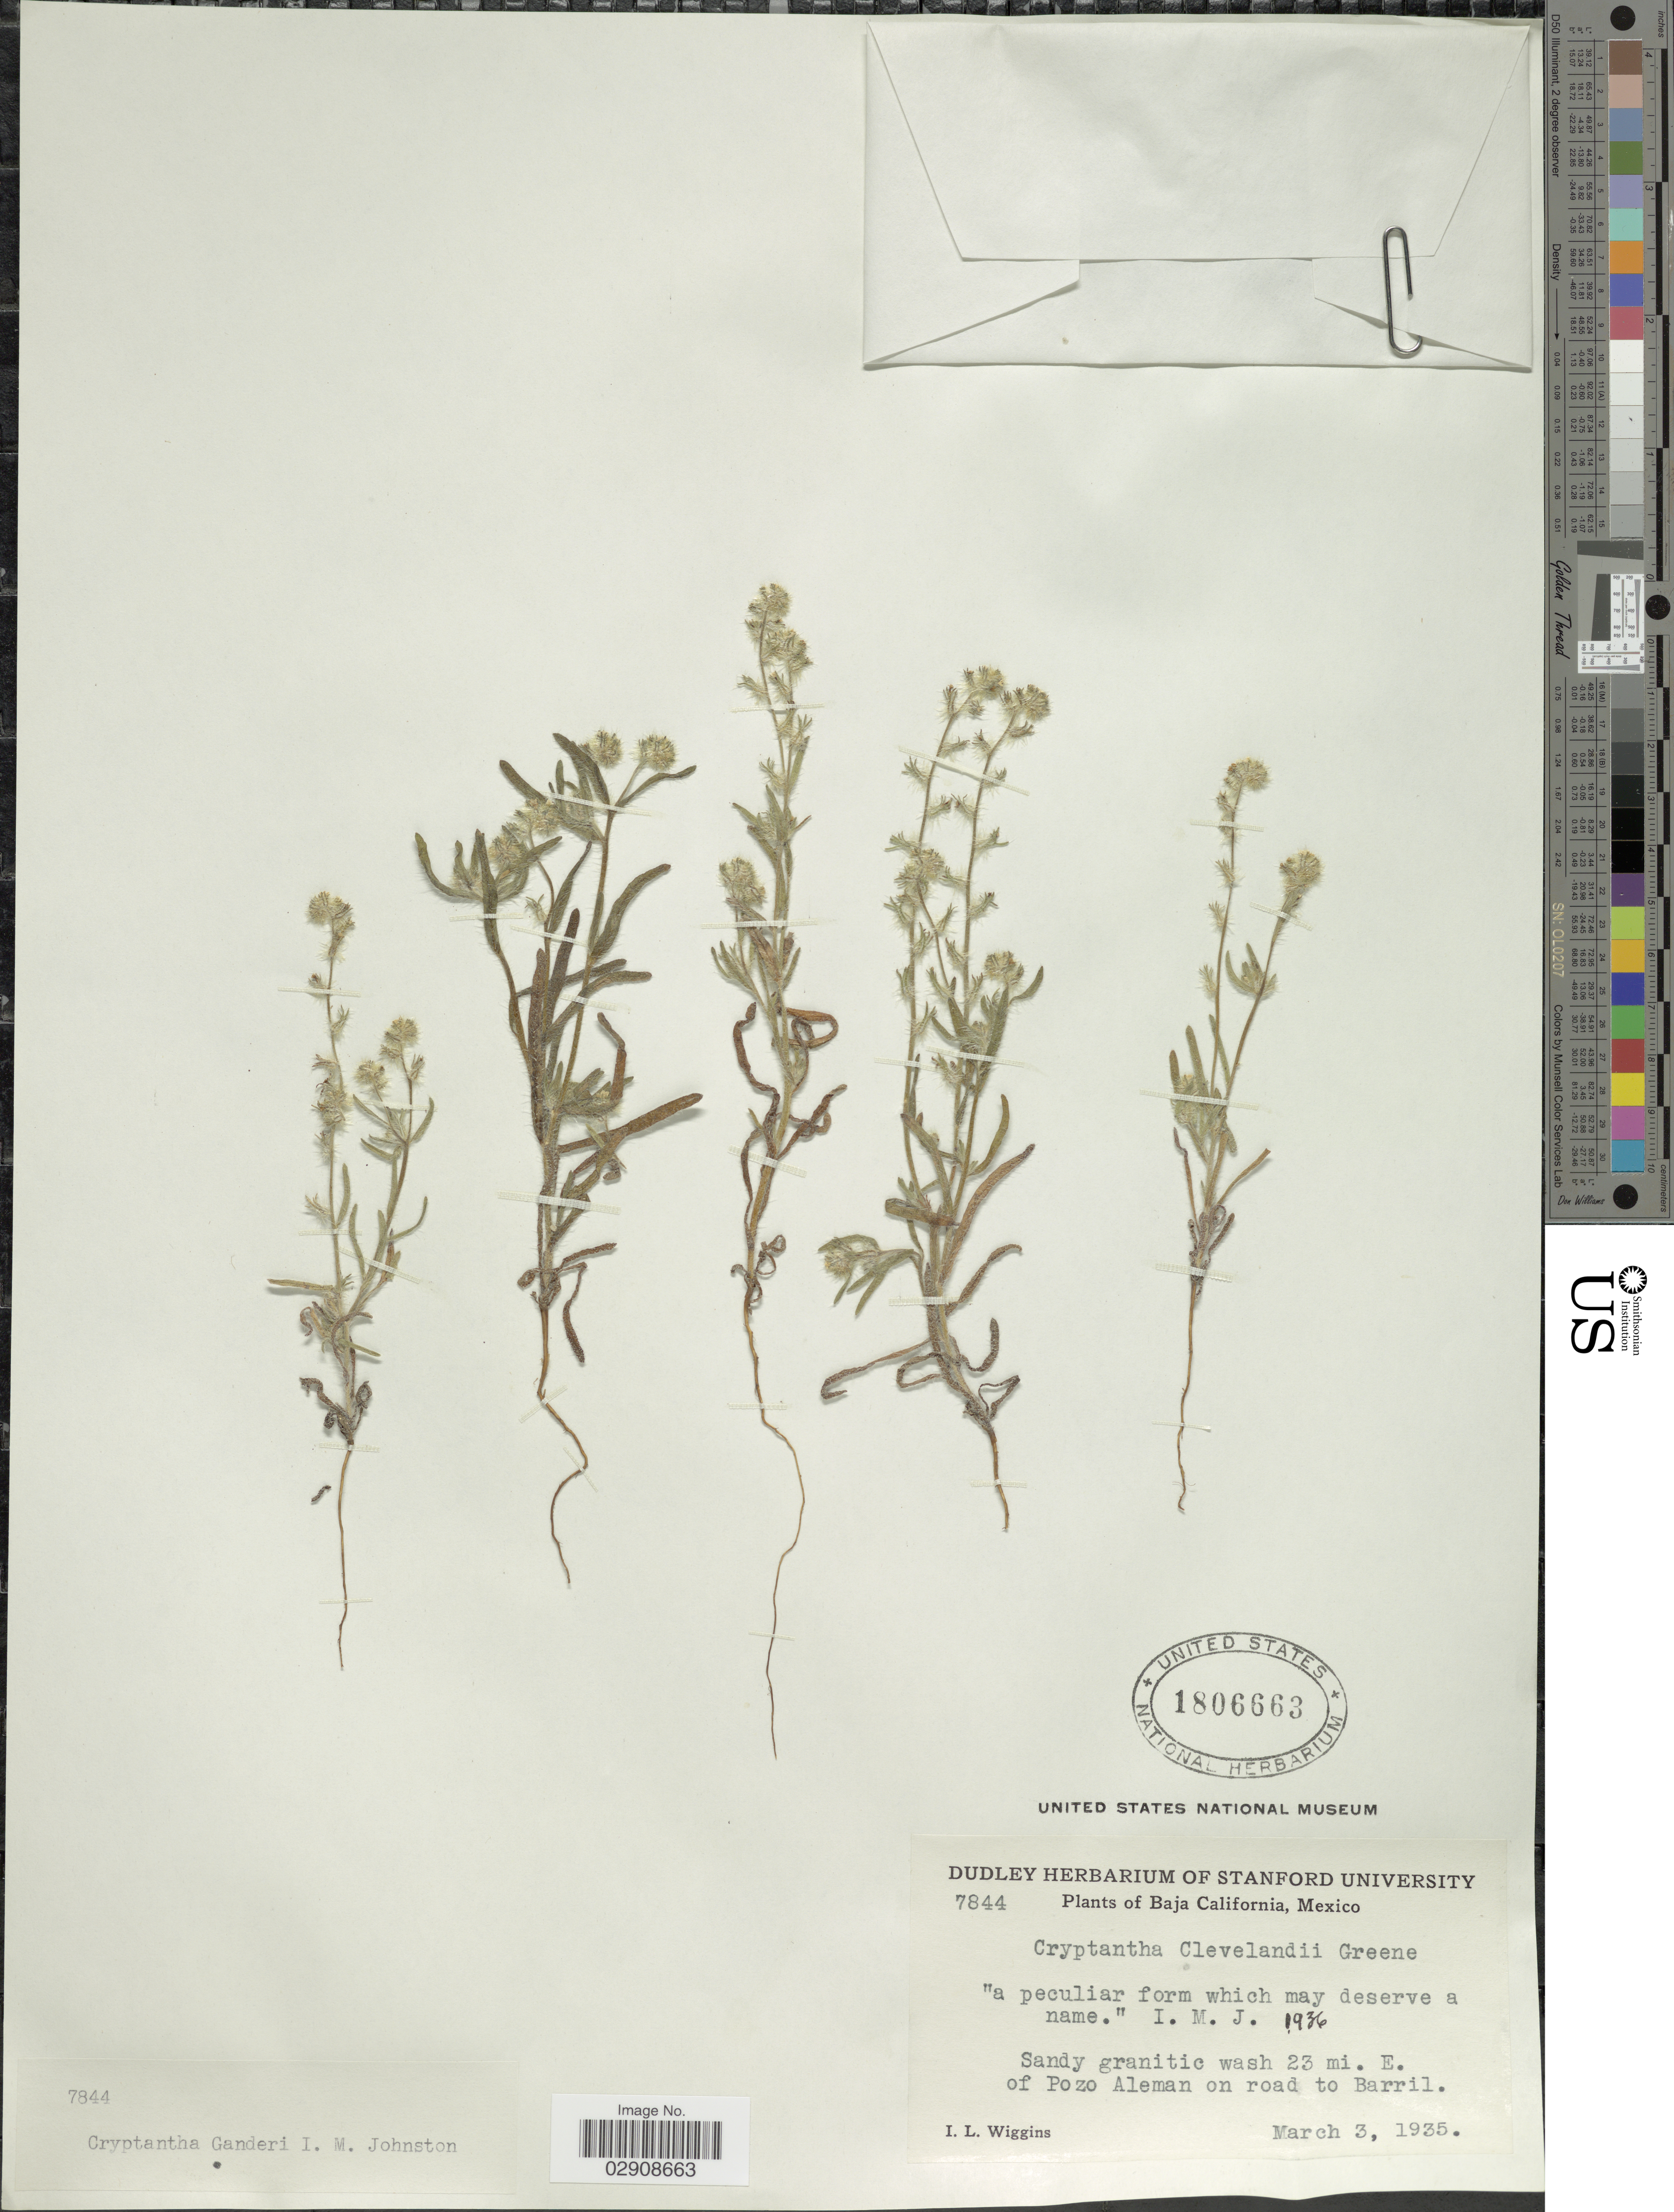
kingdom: Plantae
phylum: Tracheophyta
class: Magnoliopsida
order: Boraginales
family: Boraginaceae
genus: Cryptantha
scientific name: Cryptantha ganderi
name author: I.M. Johnst.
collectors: I. L. Wiggins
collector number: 7844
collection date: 1935-03-03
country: Mexico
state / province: Baja California Norte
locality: Sandy granitic wash 23 mi. E. of Pozo Aleman on road to Barril.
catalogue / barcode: US 1806663